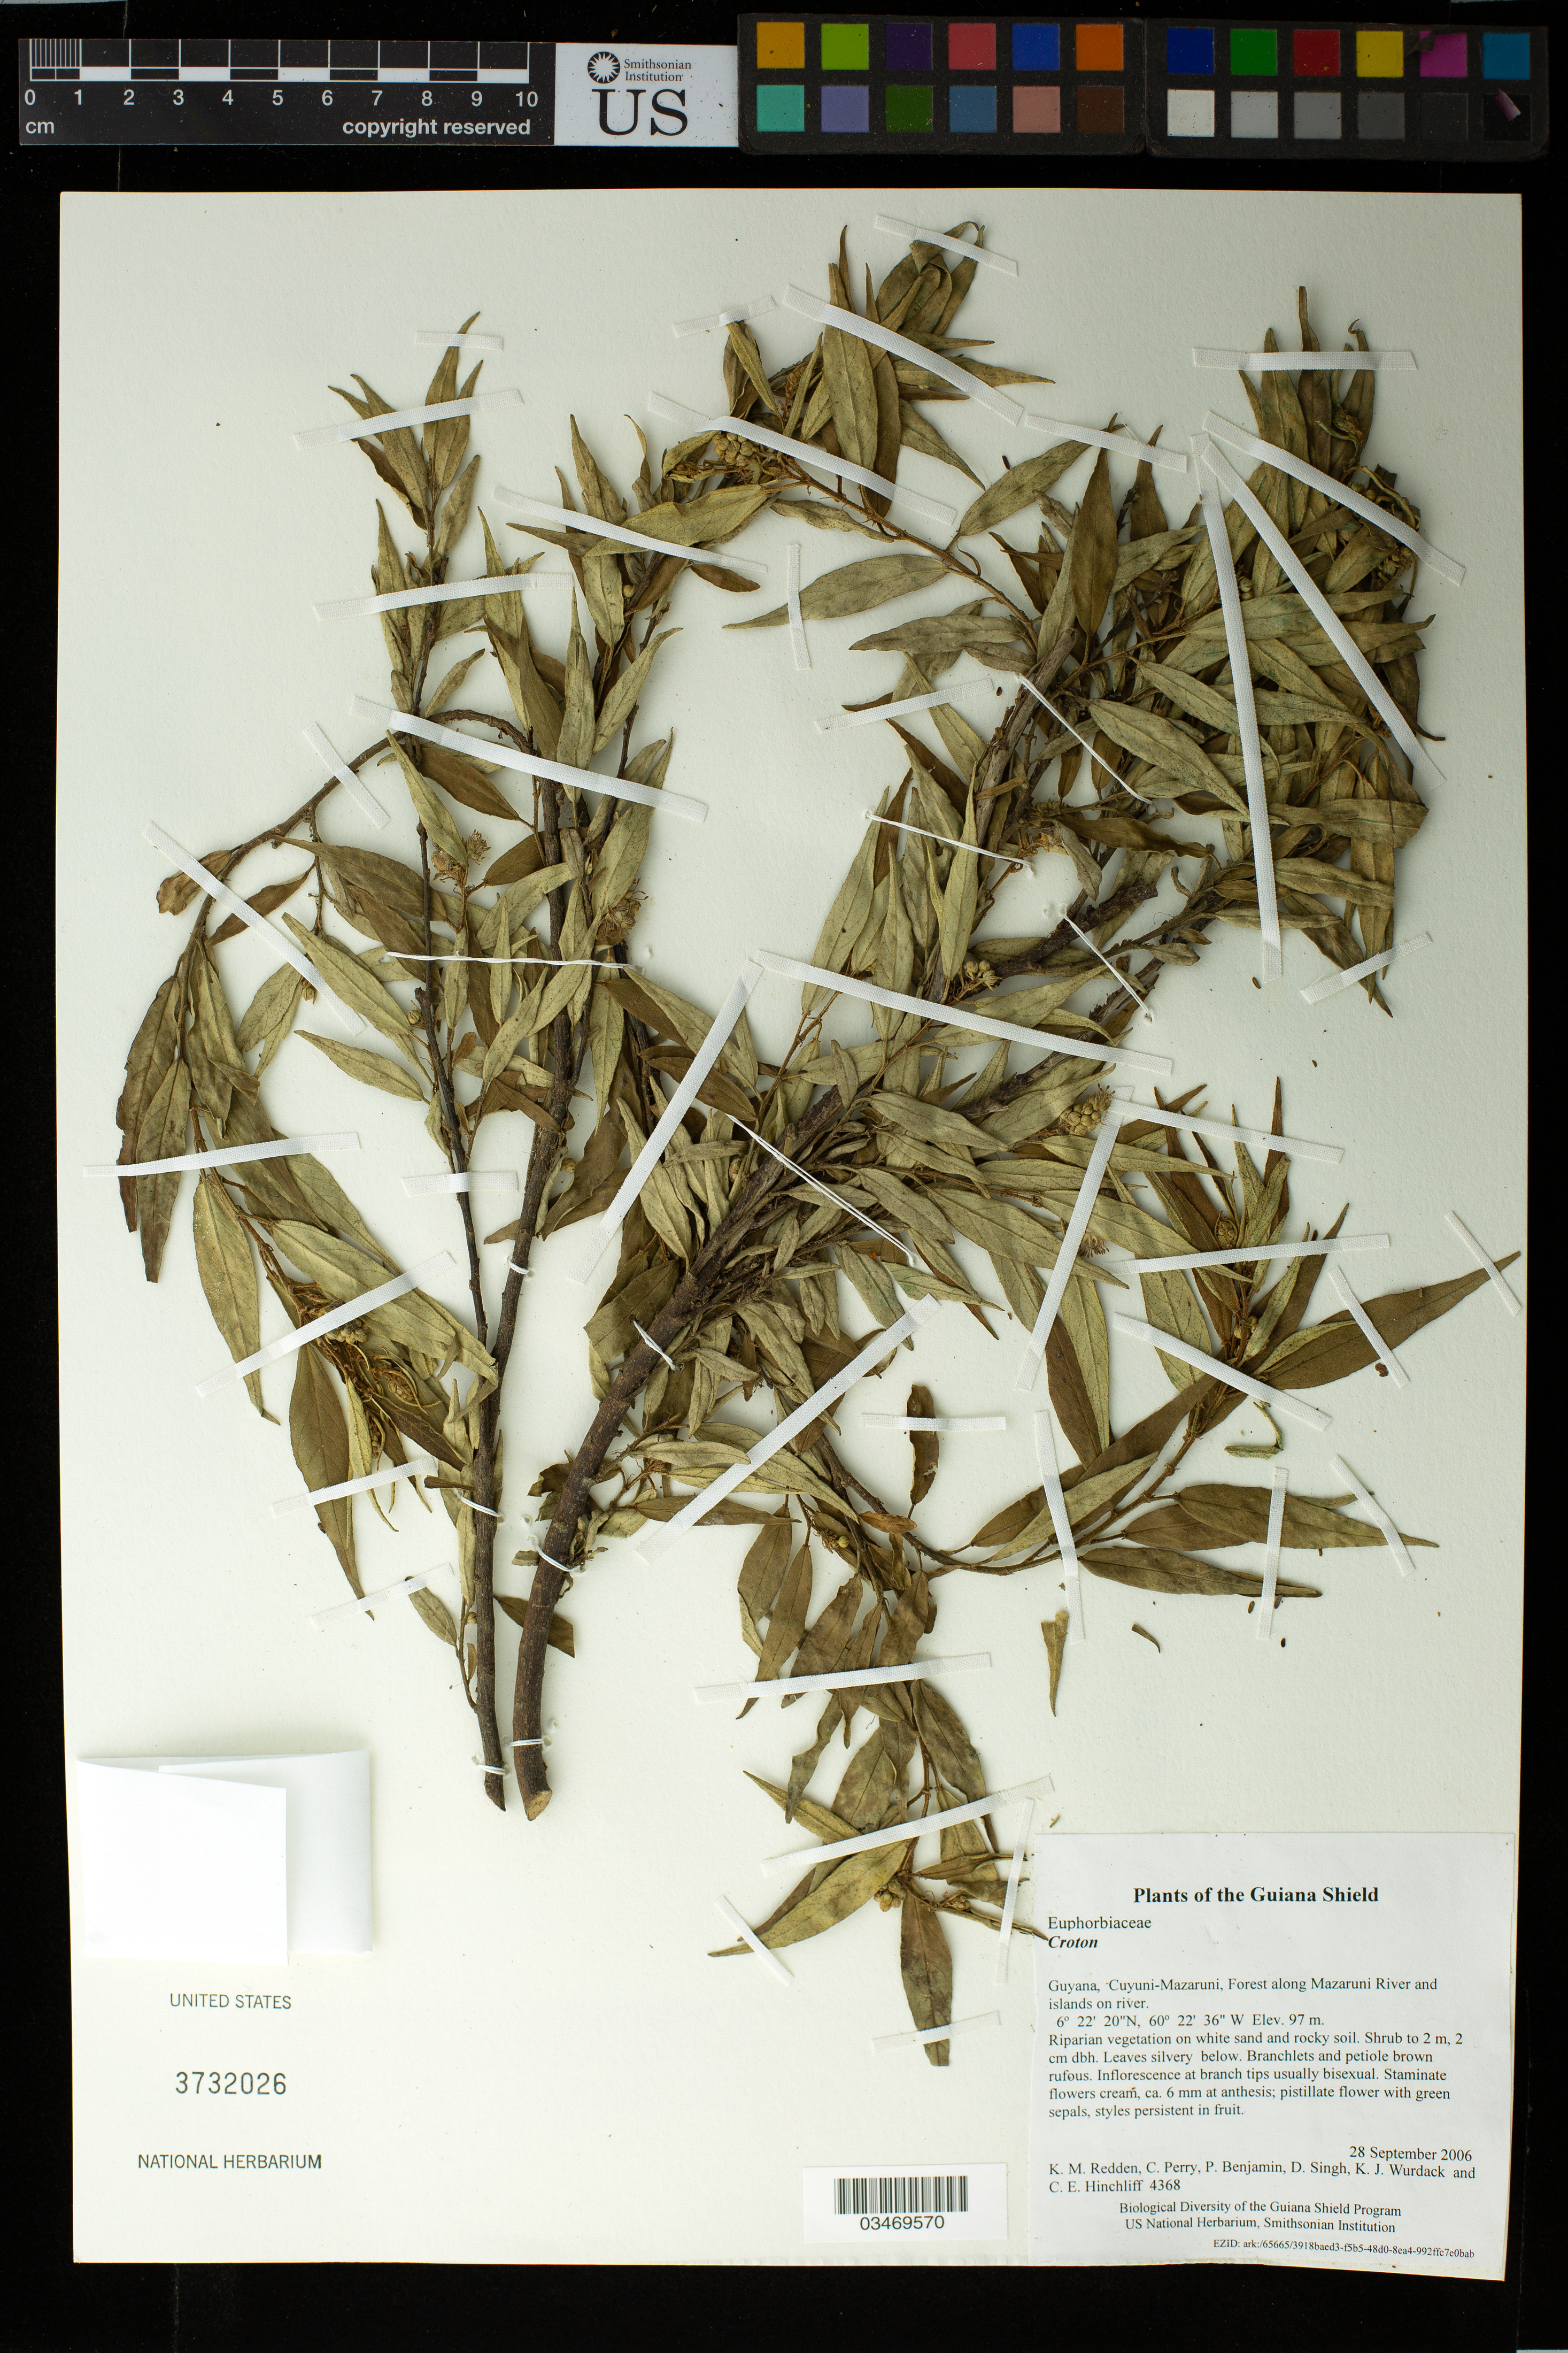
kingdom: Plantae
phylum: Tracheophyta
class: Magnoliopsida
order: Malpighiales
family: Euphorbiaceae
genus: Croton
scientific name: Croton sp.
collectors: K. M. Redden, C. Perry, P. Benjamin, D. Singh, K. Wurdack & C. E. Hinchliff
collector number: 4368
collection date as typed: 28 September 2006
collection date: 2006-09-28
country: Guyana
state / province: Cuyuni-Mazaruni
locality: Forest along Mazaruni River and islands on river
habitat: Riparian vegetation on white sand and rocky soil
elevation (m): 97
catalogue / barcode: US 3732026